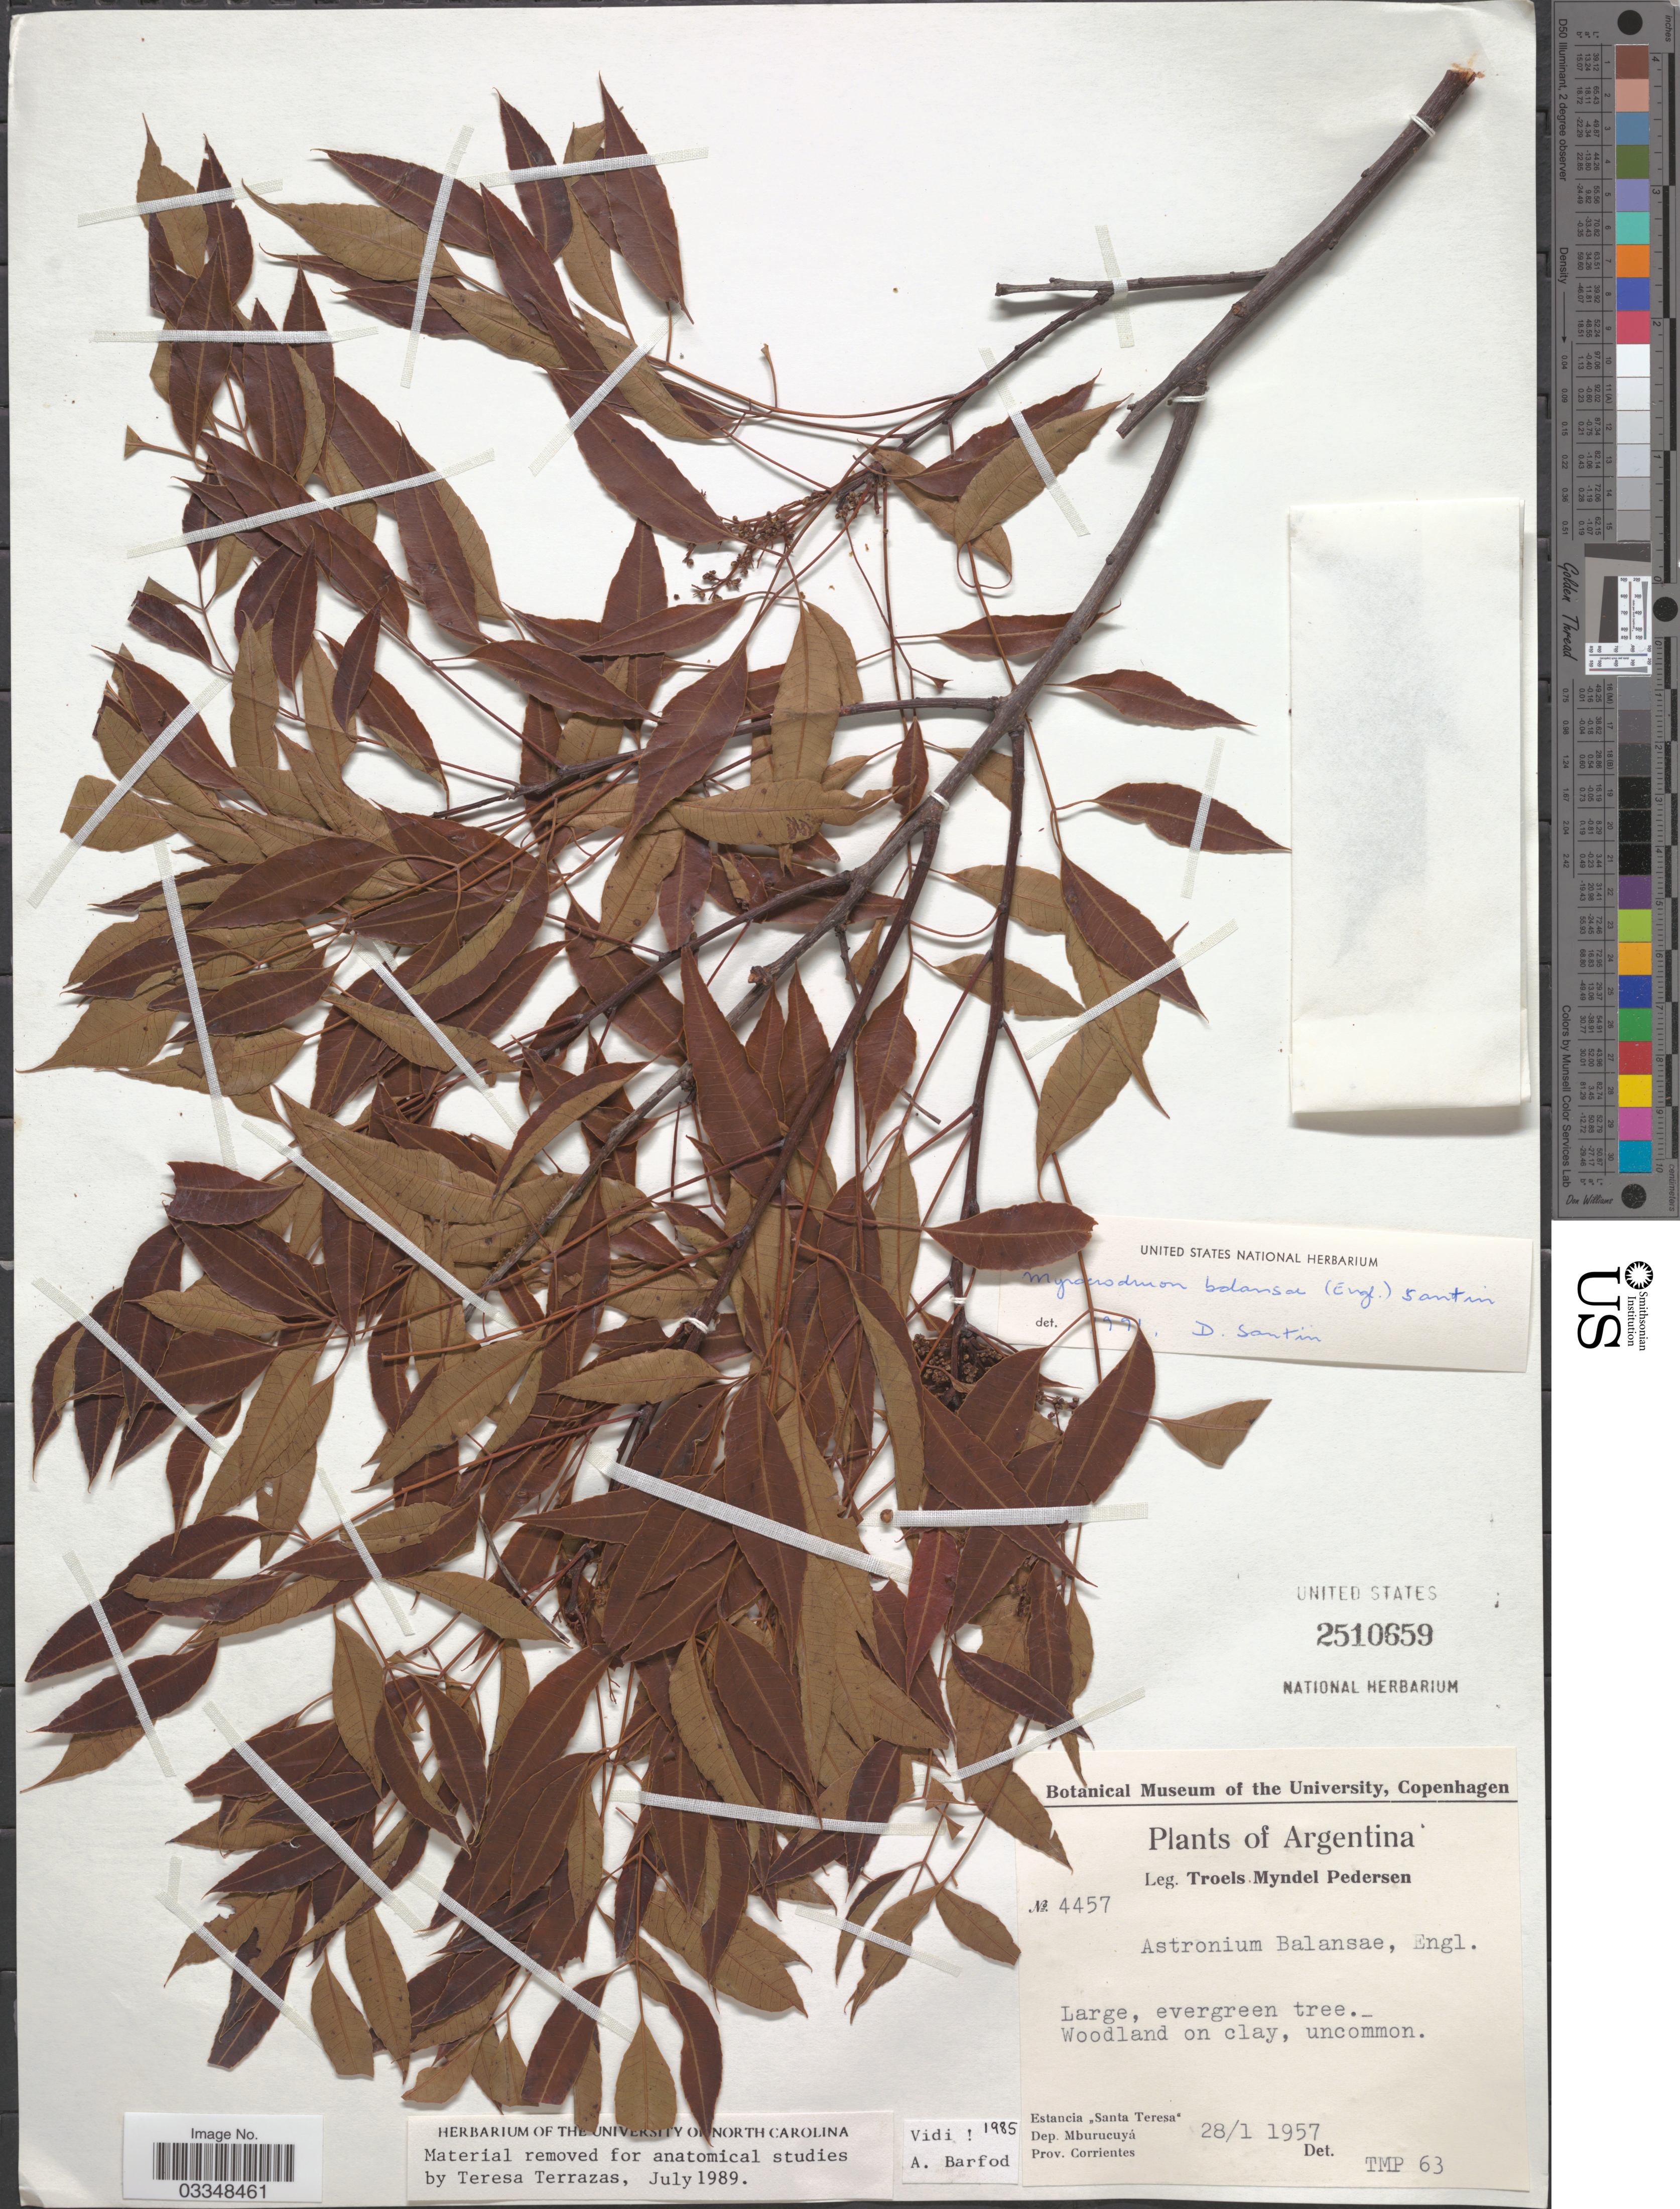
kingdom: Plantae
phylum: Tracheophyta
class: Magnoliopsida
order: Sapindales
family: Anacardiaceae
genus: Myracrodruon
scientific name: Myracrodruon balansae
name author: (Engl.) Santin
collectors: T. Pederson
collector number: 4457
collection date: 1957-01-28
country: Argentina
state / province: Corrientes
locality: Estancia "Santa Teresa", Dep. Mburucuyá.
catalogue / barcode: US 2510659